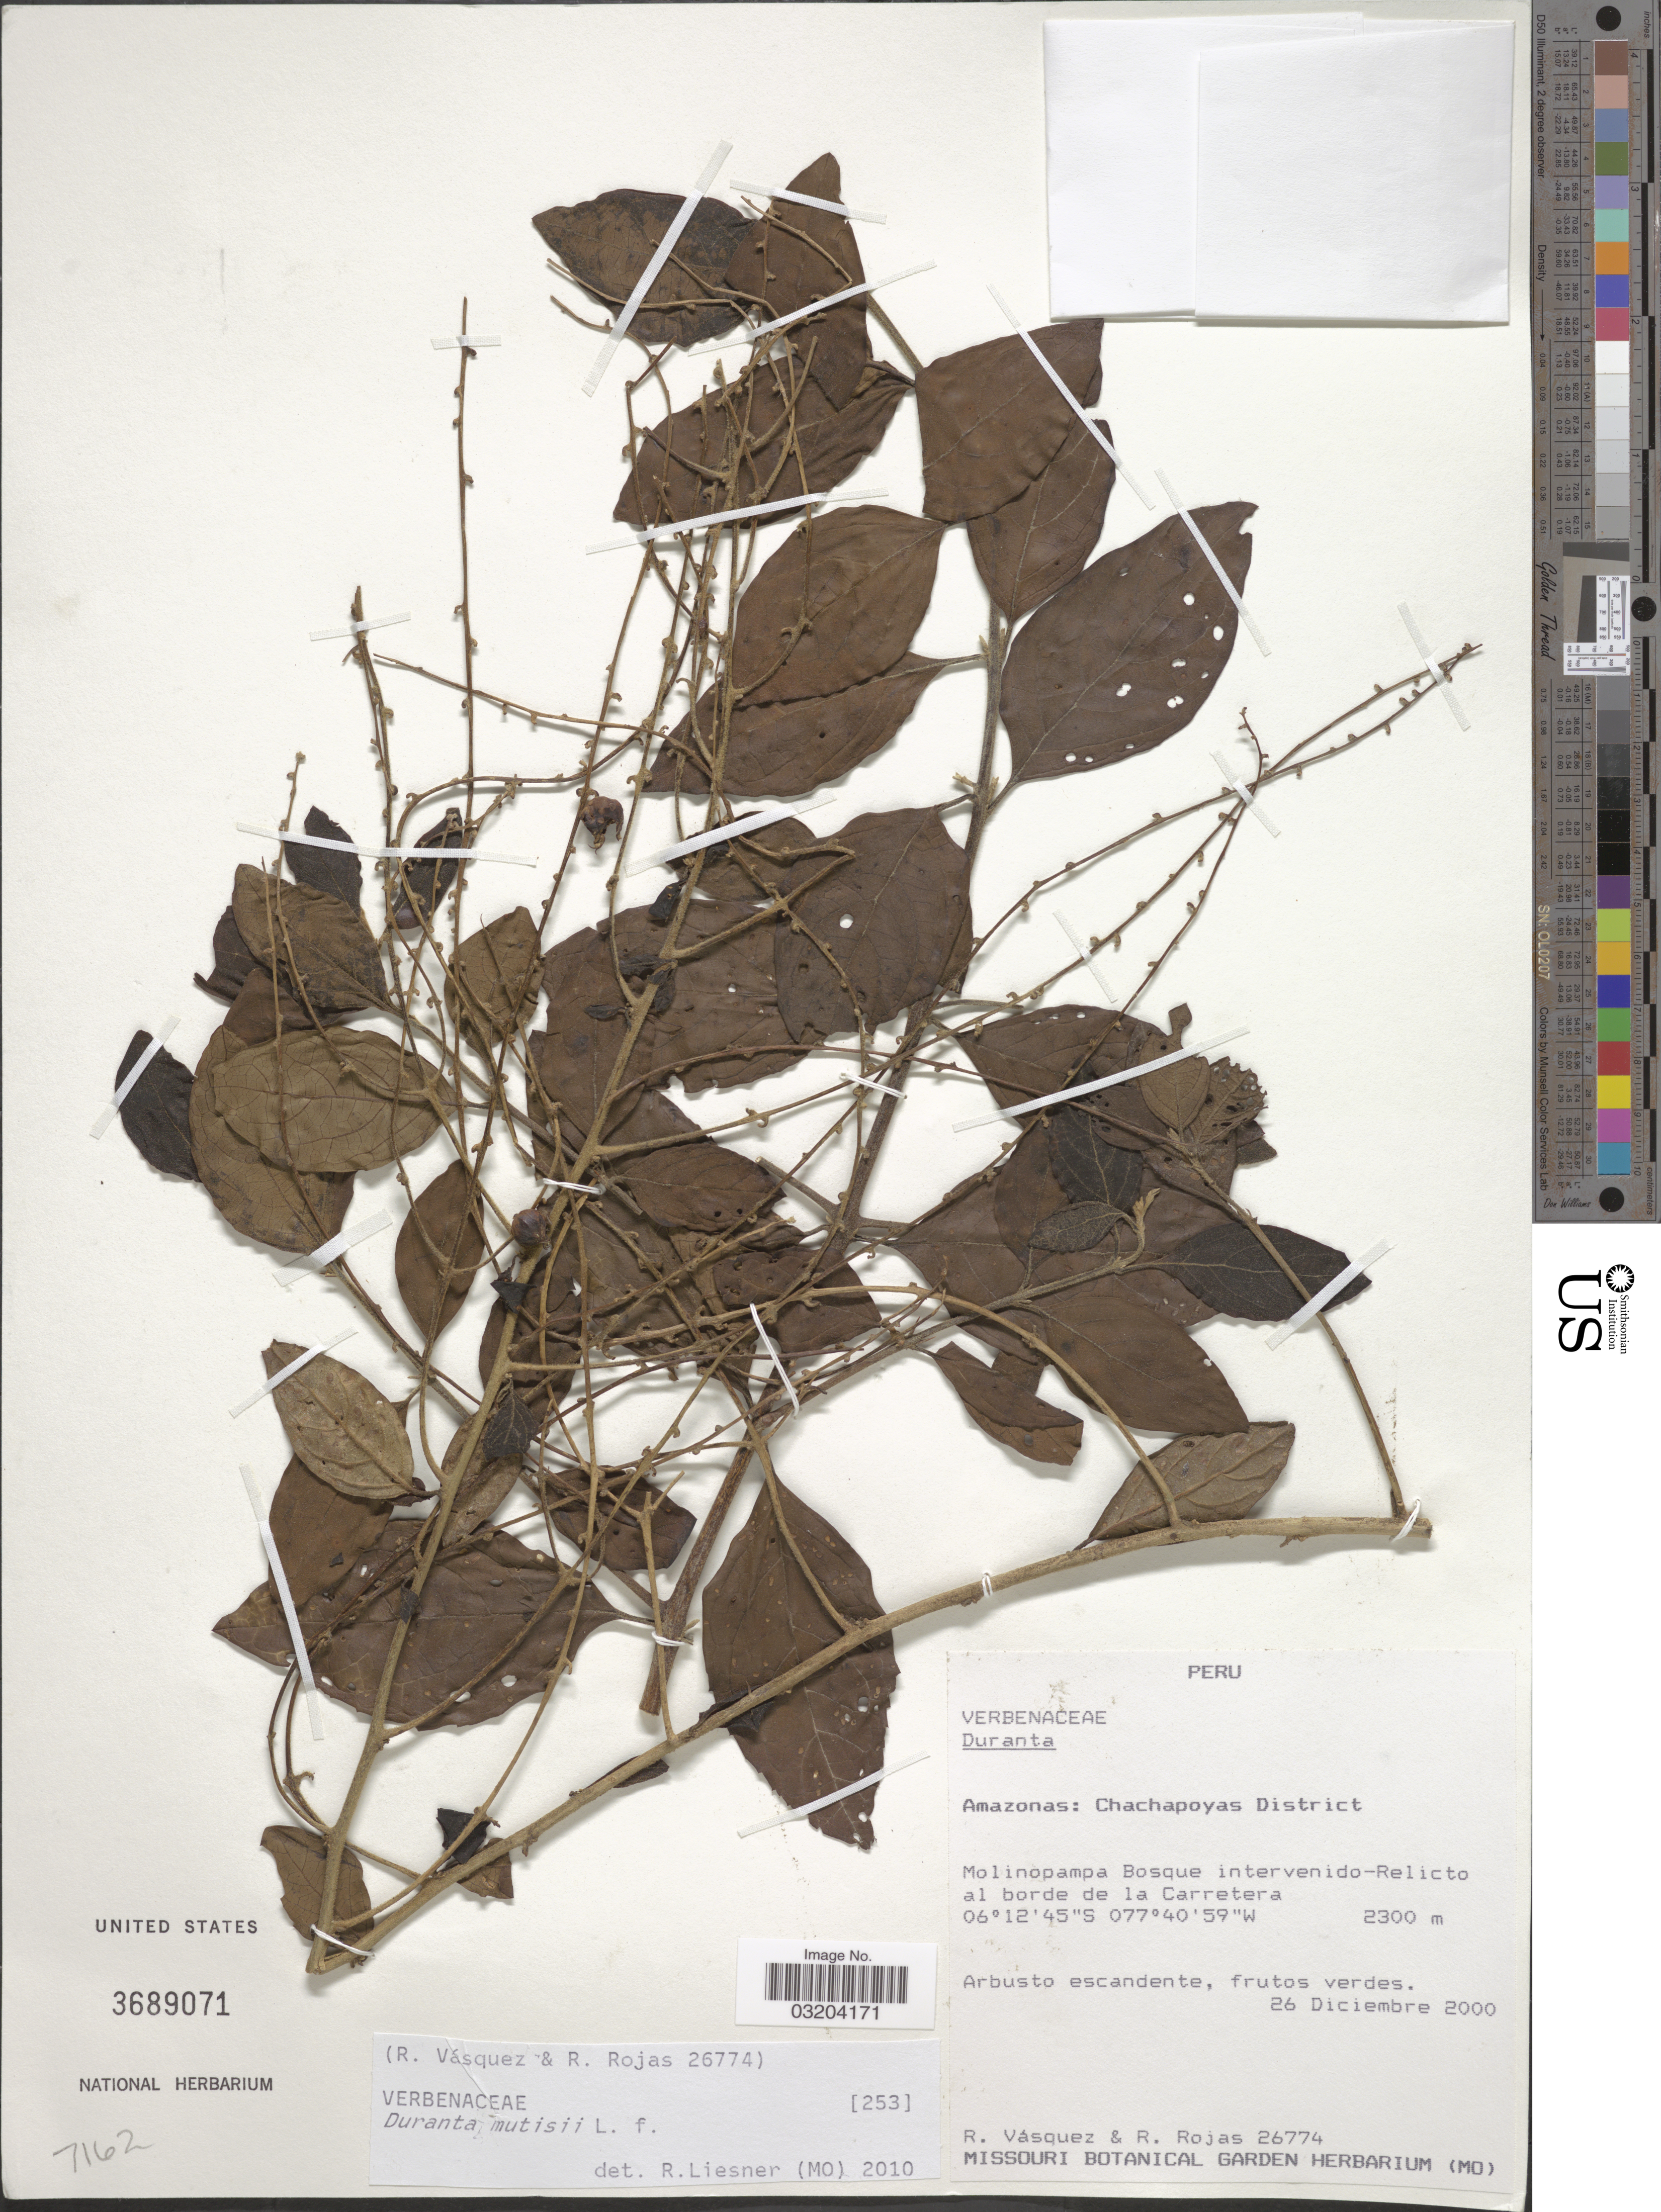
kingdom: Plantae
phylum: Tracheophyta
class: Magnoliopsida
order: Lamiales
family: Verbenaceae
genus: Duranta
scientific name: Duranta sp.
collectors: R. Vásquez & R. Rojas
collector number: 26774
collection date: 2000-12-26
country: Peru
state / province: Amazonas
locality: Chachapoyas District. Molinopampa Bosque intervenido-Relicto al borde de la Carretera.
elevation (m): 2300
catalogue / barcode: US 3689071